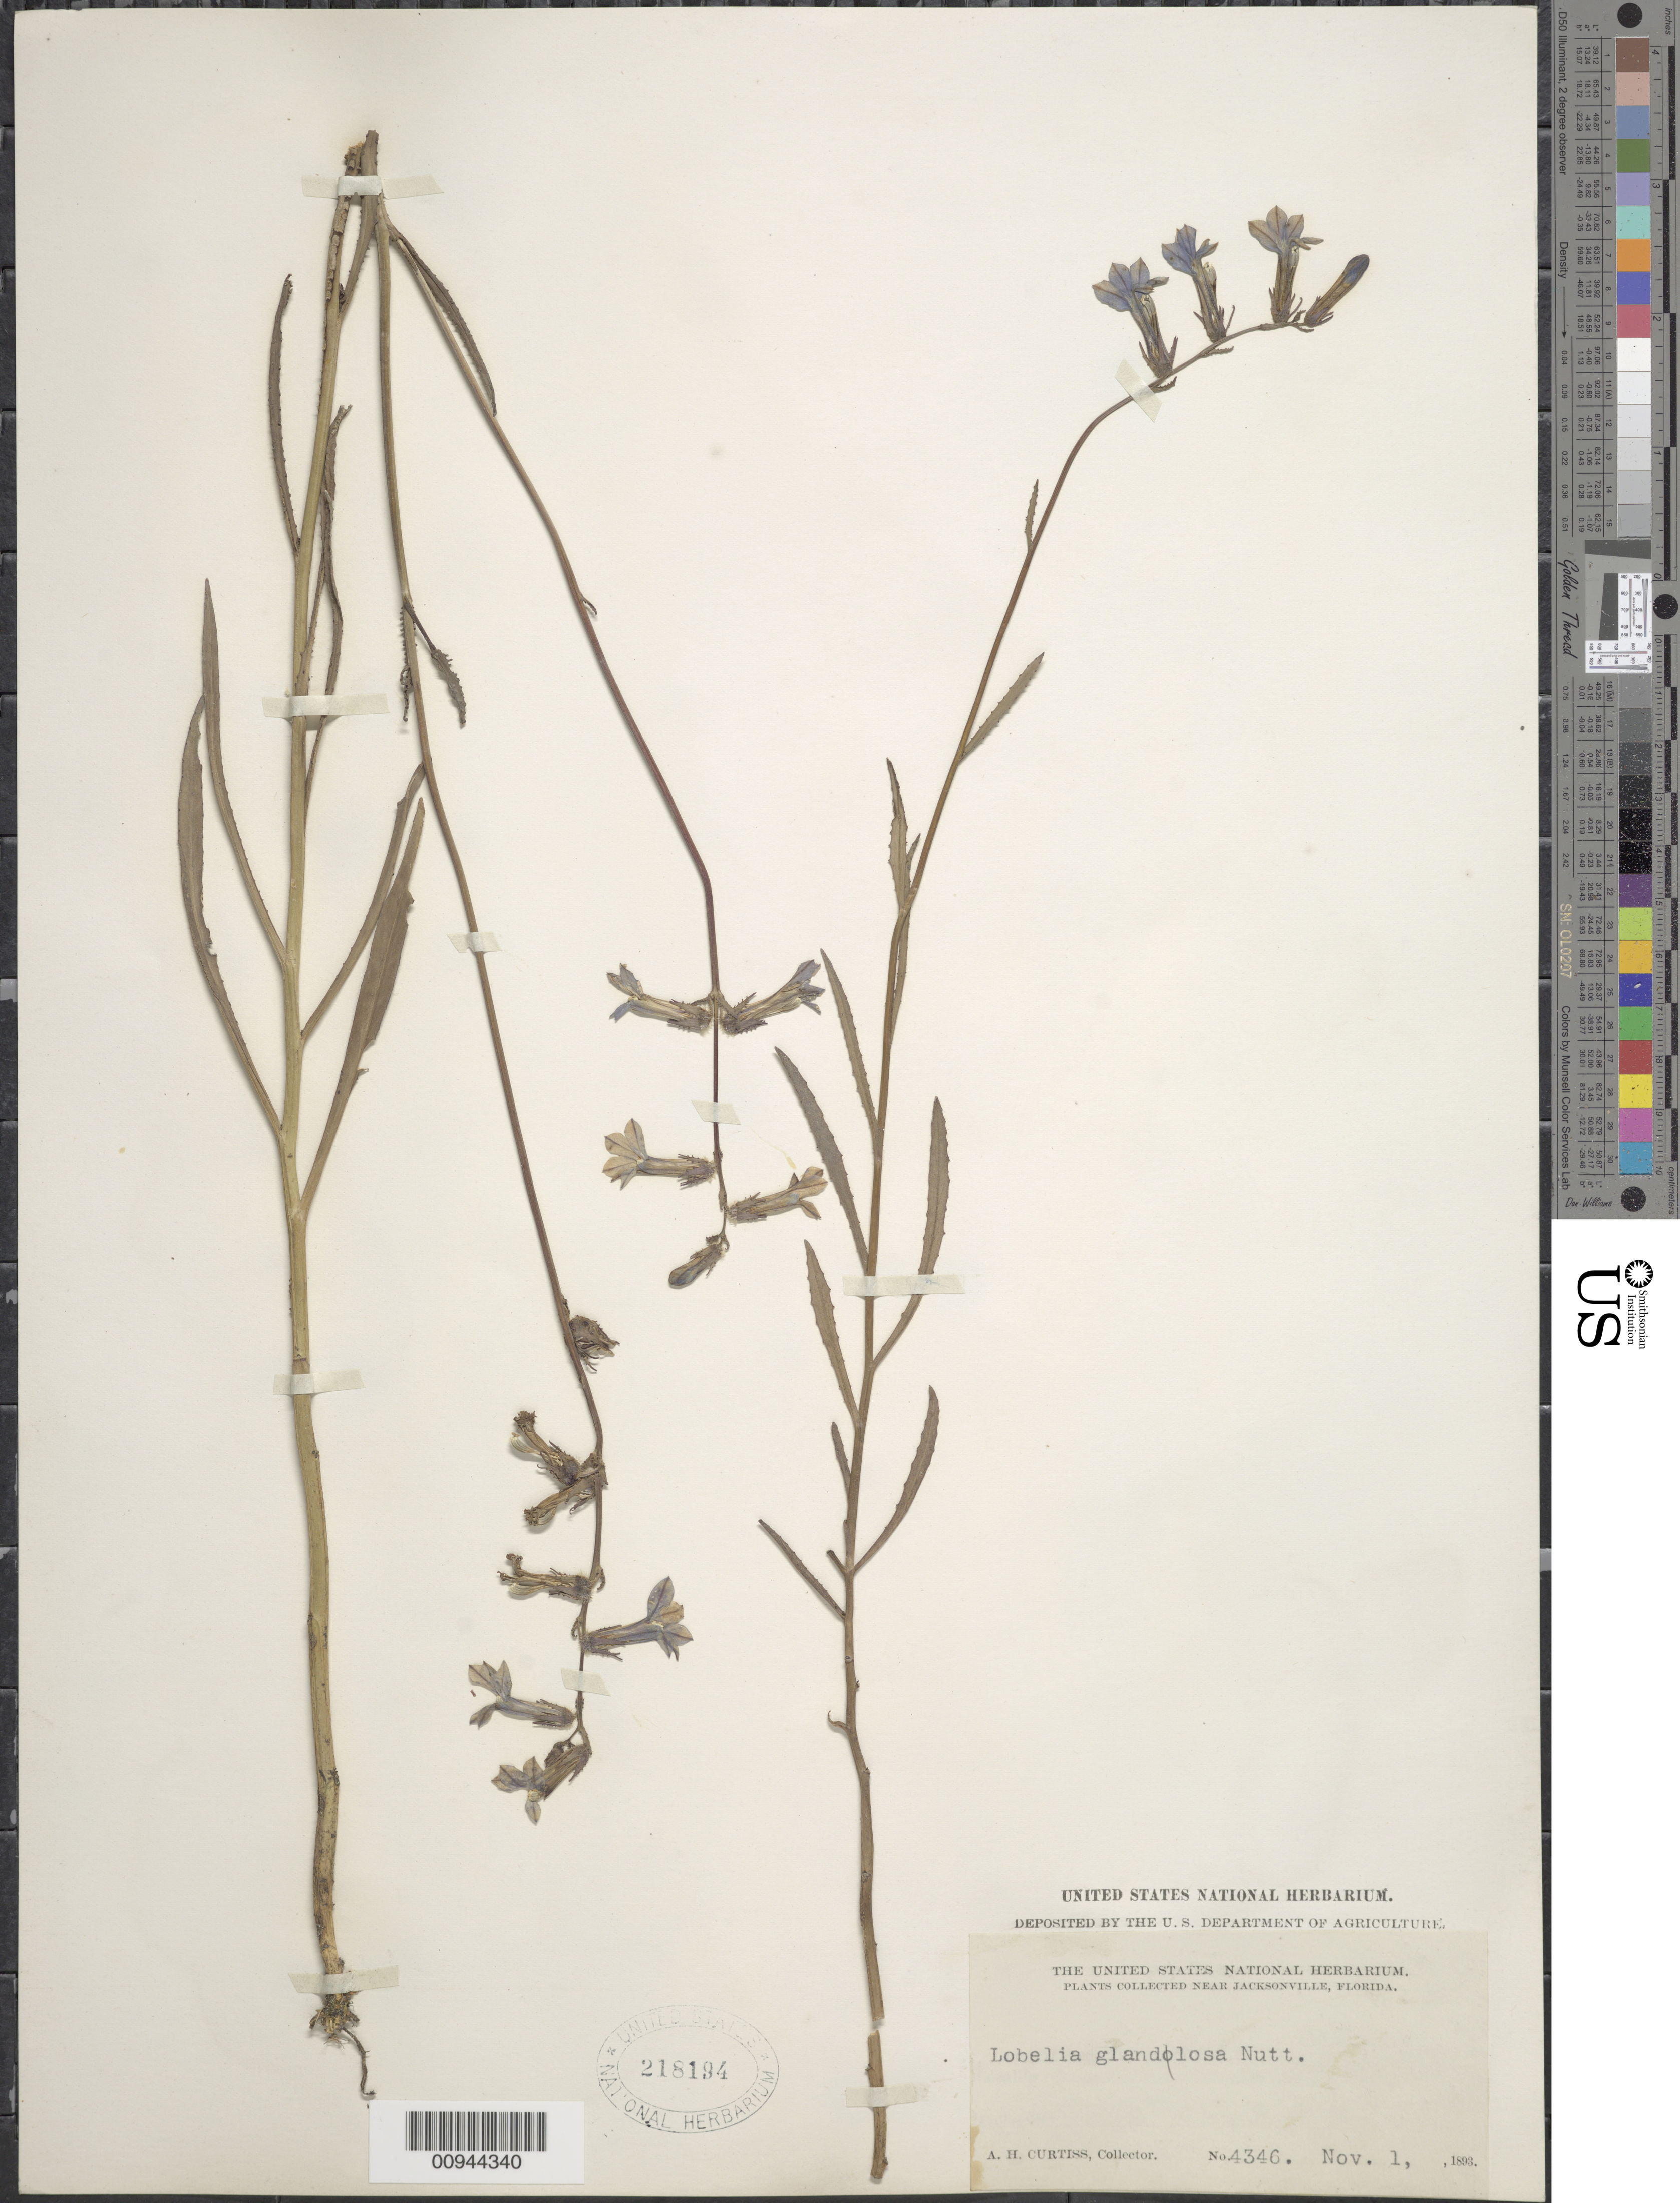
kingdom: Plantae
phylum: Tracheophyta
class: Magnoliopsida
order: Asterales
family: Campanulaceae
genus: Lobelia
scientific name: Lobelia glandulosa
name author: Walter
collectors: A. H. Curtiss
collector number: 4346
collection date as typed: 01 Nov 1893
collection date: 1893-11-01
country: United States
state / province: Florida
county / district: Duval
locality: Jacksonville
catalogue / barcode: US 218194